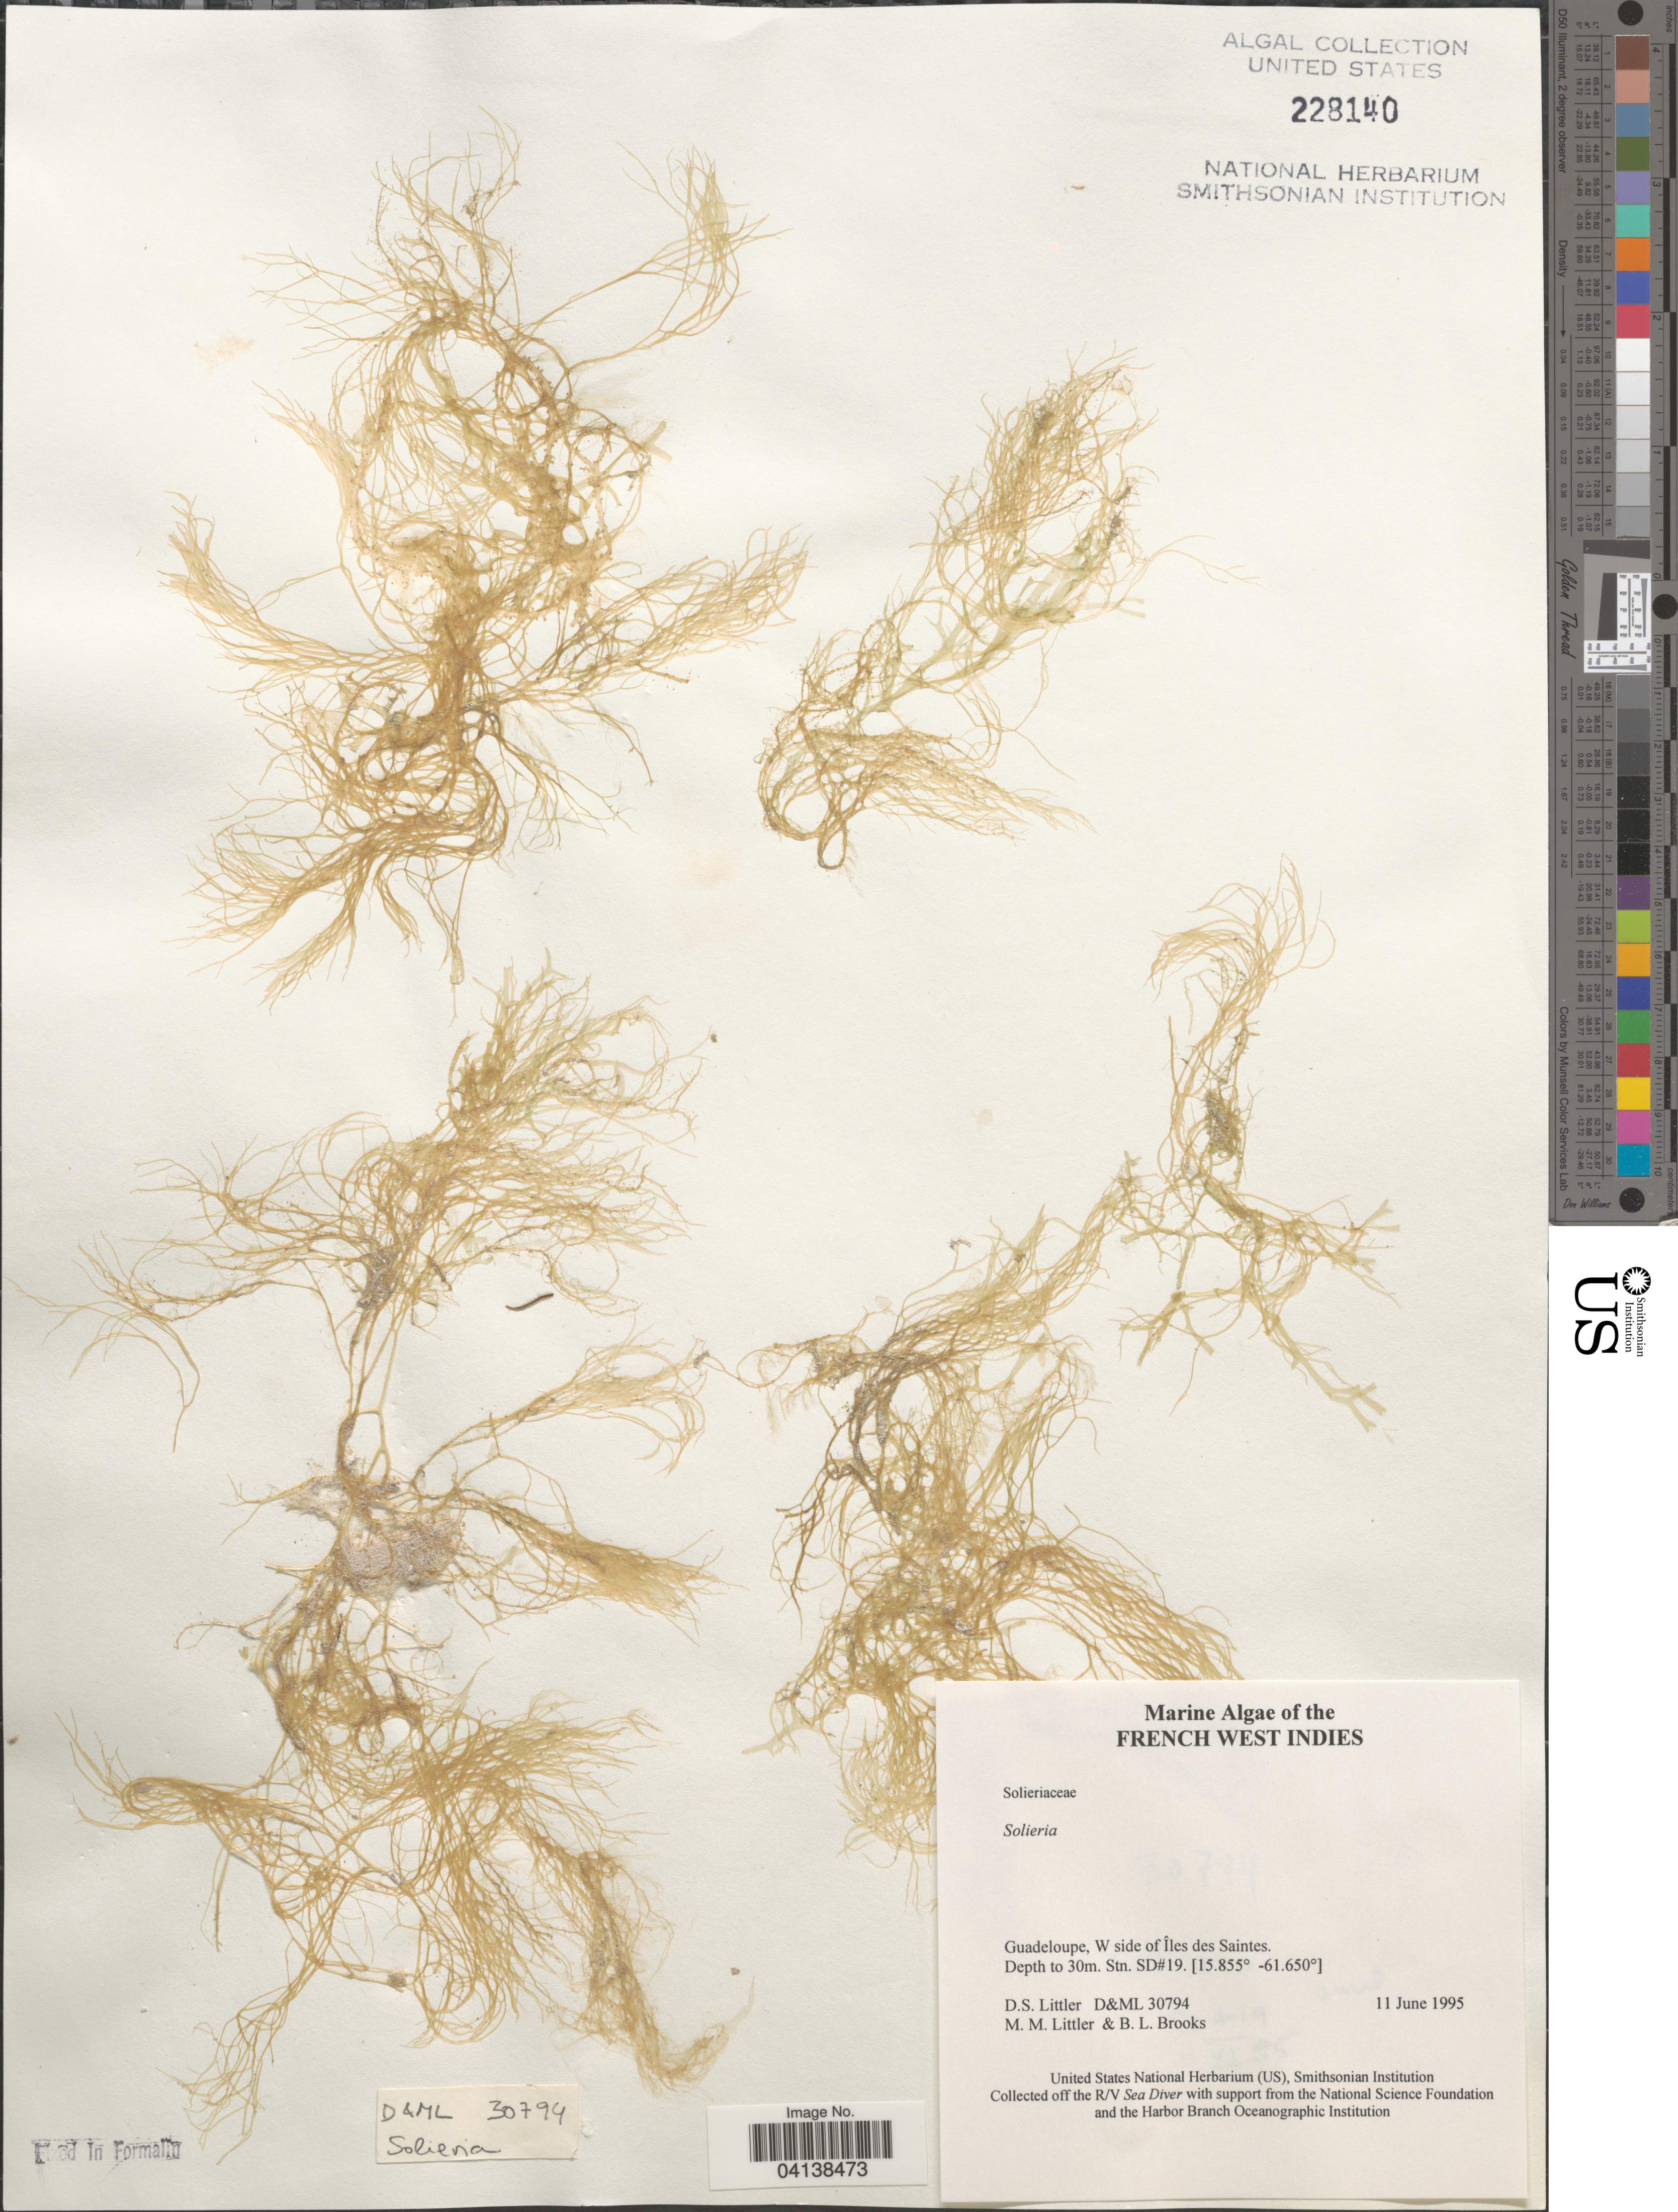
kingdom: Plantae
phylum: Rhodophyta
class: Florideophyceae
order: Gigartinales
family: Solieriaceae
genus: Solieria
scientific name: Solieria sp.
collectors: D. S. Littler & B. Brooks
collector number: D&ML 30794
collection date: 1995-06-11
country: Guadeloupe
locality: French West Indies. W side of Îles des Saintes. Stn. SD#19.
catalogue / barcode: US 228140